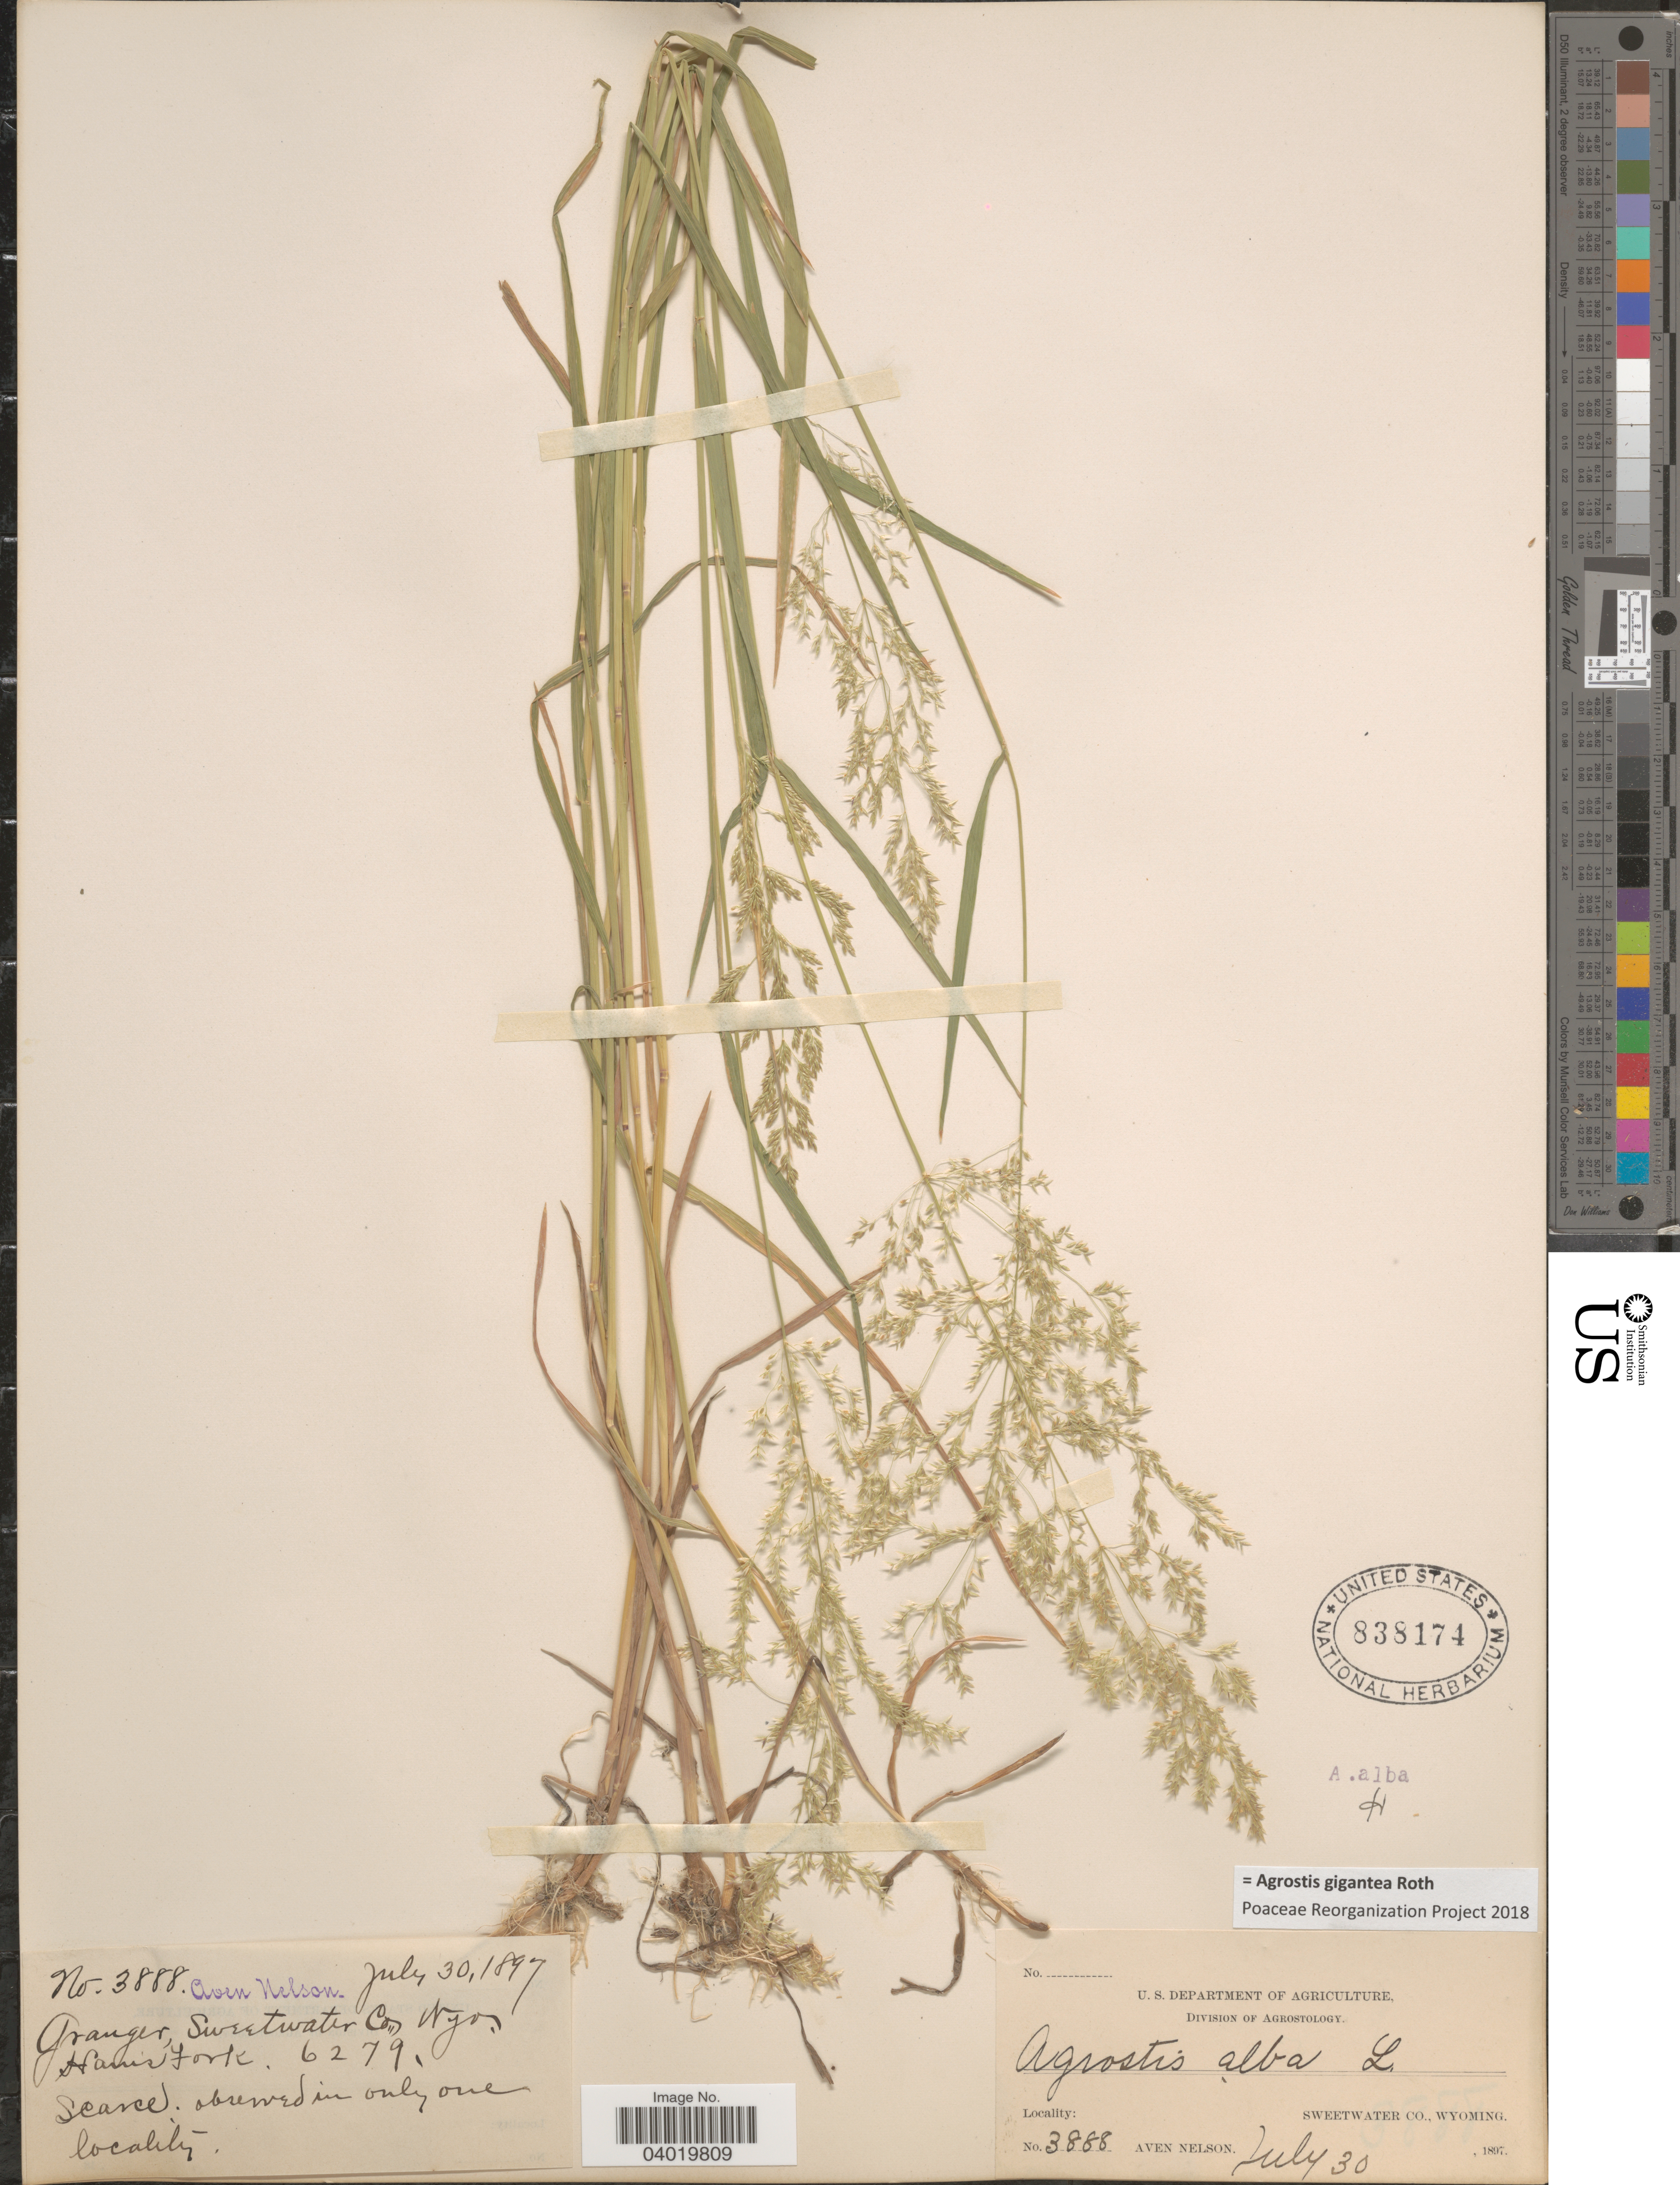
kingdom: Plantae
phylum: Tracheophyta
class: Liliopsida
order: Poales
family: Poaceae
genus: Agrostis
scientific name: Agrostis gigantea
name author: Roth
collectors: A. Nelson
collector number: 3888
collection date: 1897-07-30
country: United States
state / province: Wyoming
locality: Granger, Sweetwater Co. Harris Fork.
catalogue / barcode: US 838174